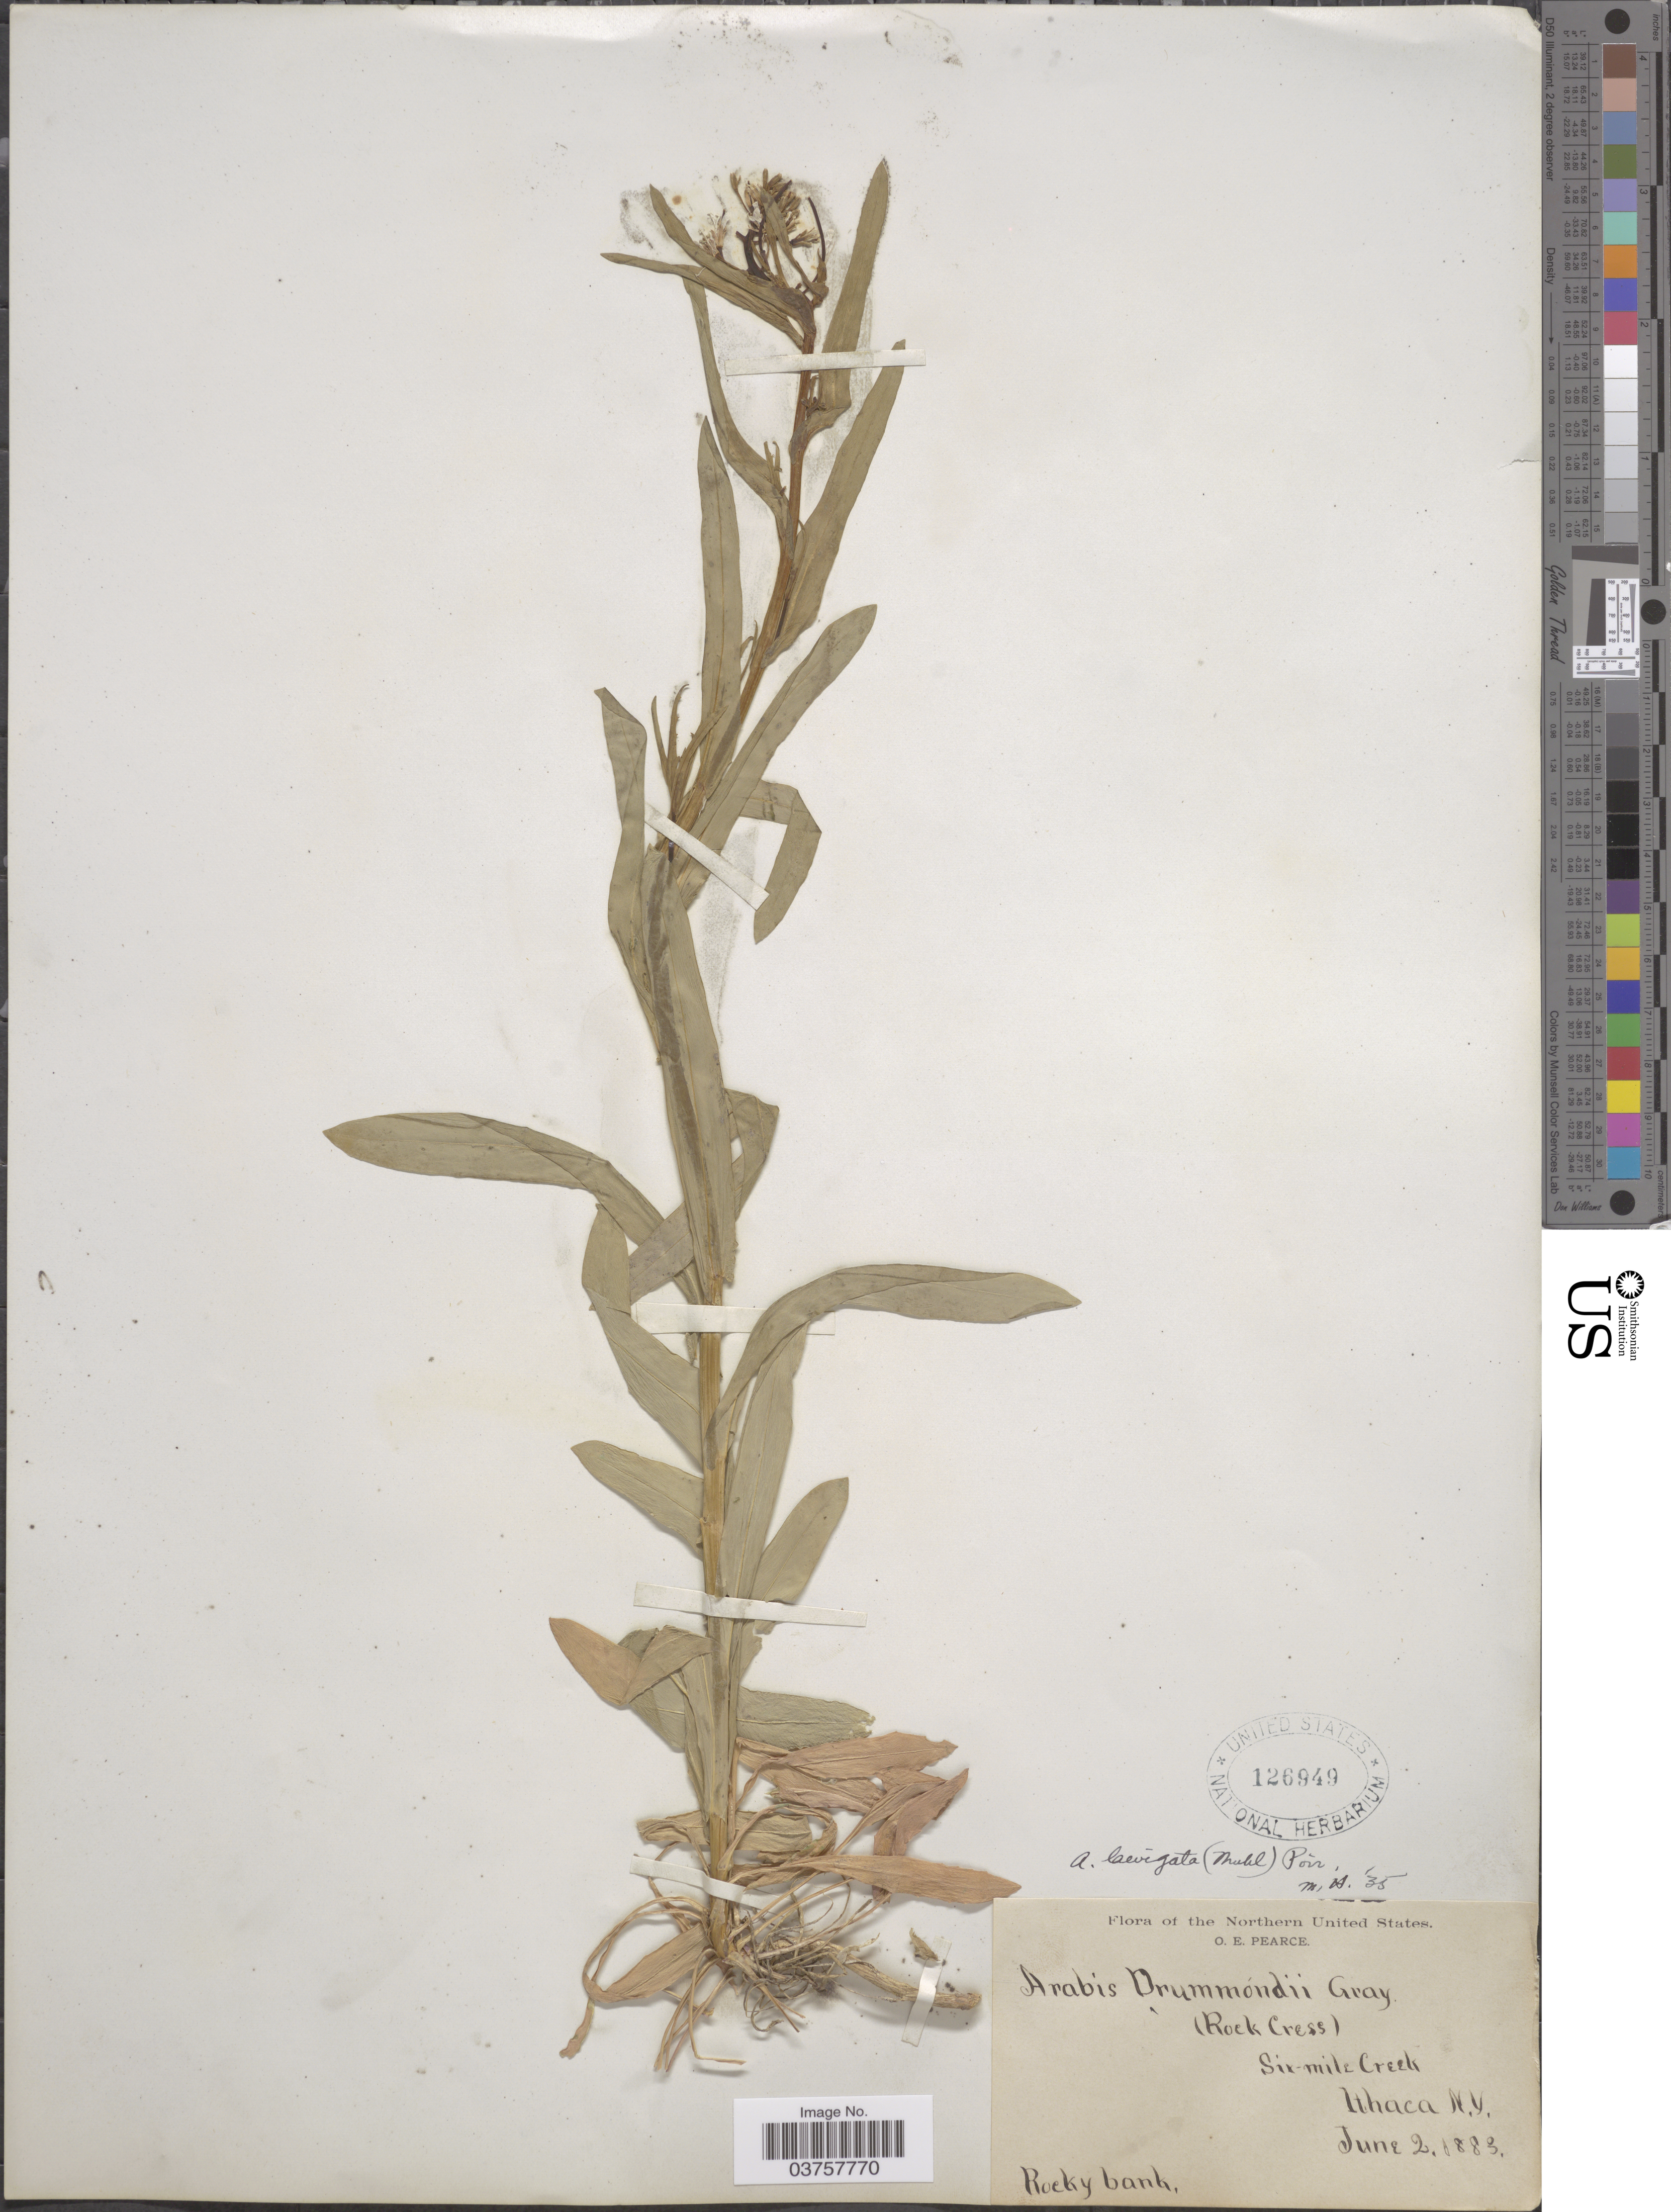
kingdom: Plantae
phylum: Tracheophyta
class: Magnoliopsida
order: Brassicales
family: Brassicaceae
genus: Arabis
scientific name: Arabis laevigata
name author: (Muhl. ex Willd.) Poir.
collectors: O. E. Pearce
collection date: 1883-06-02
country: United States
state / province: New York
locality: The Northern United States. (Rock Cress) Six-mile Creek, Ithaca.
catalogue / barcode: US 126949